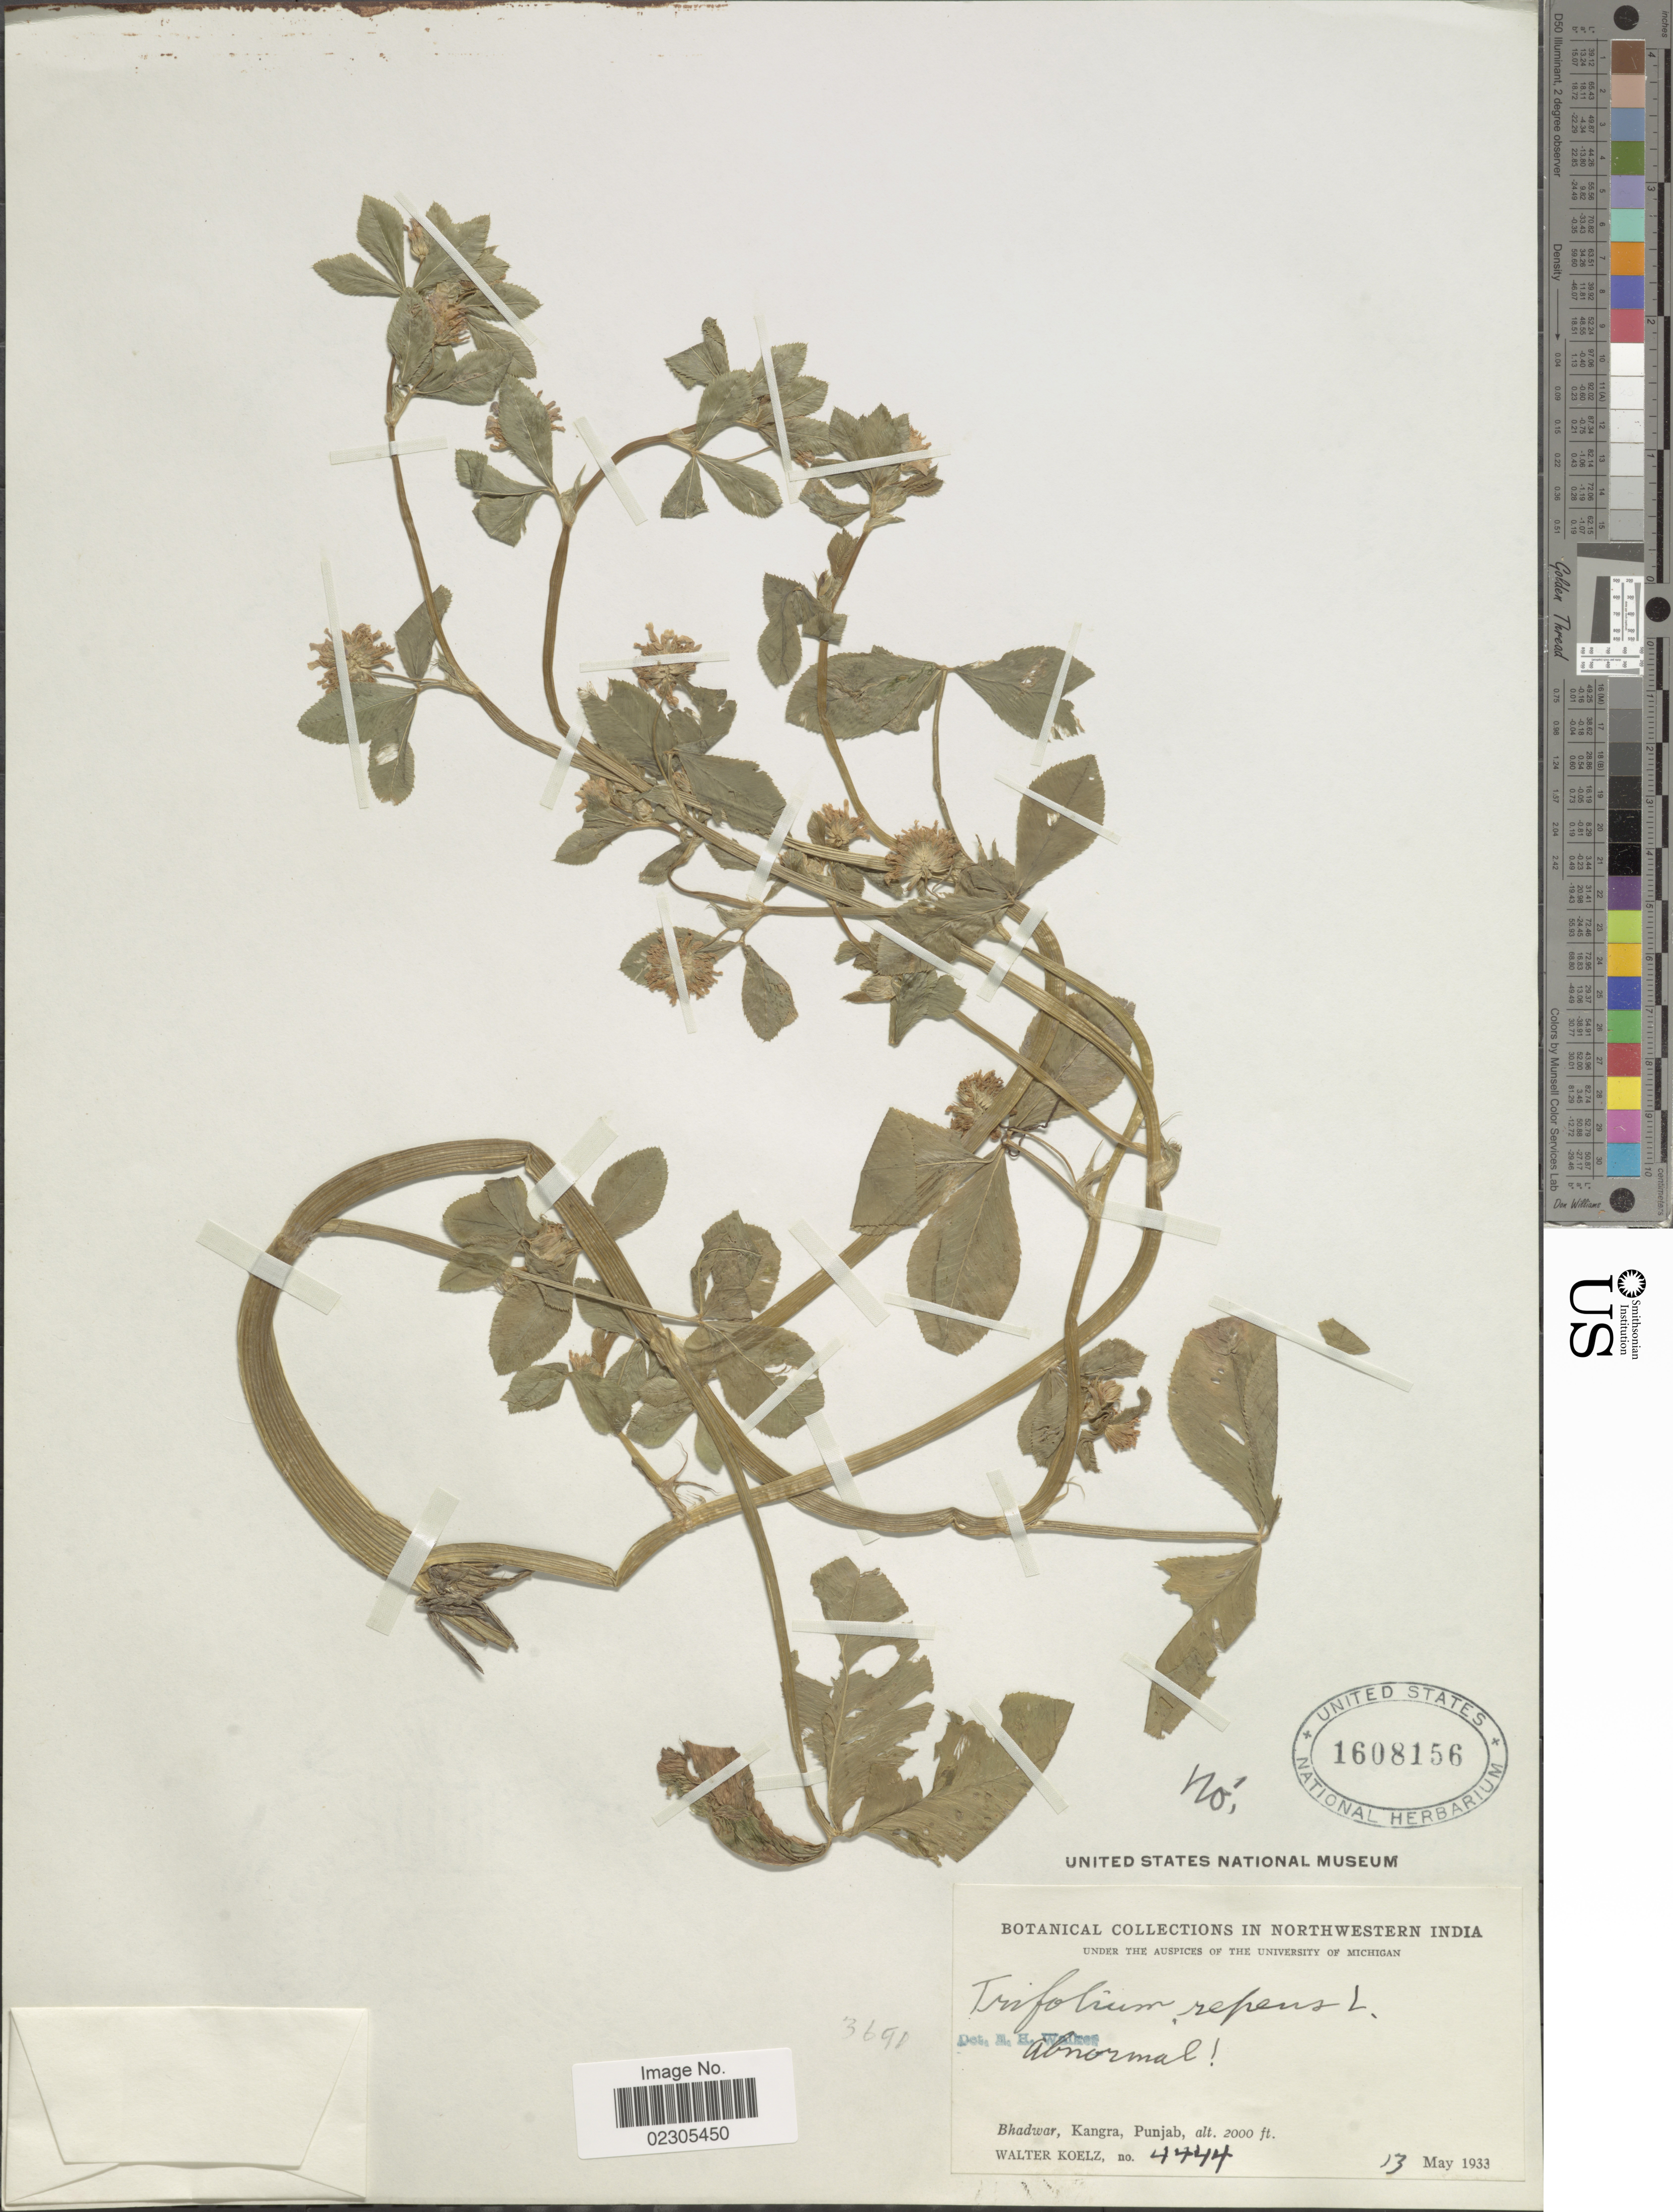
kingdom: Plantae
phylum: Tracheophyta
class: Magnoliopsida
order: Fabales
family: Fabaceae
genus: Trifolium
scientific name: Trifolium sp.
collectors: W. N. Koelz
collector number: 4444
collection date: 1933-05-13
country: India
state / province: Himachal Pradesh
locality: Bhadwar, Kangra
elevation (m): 610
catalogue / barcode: US 1608156